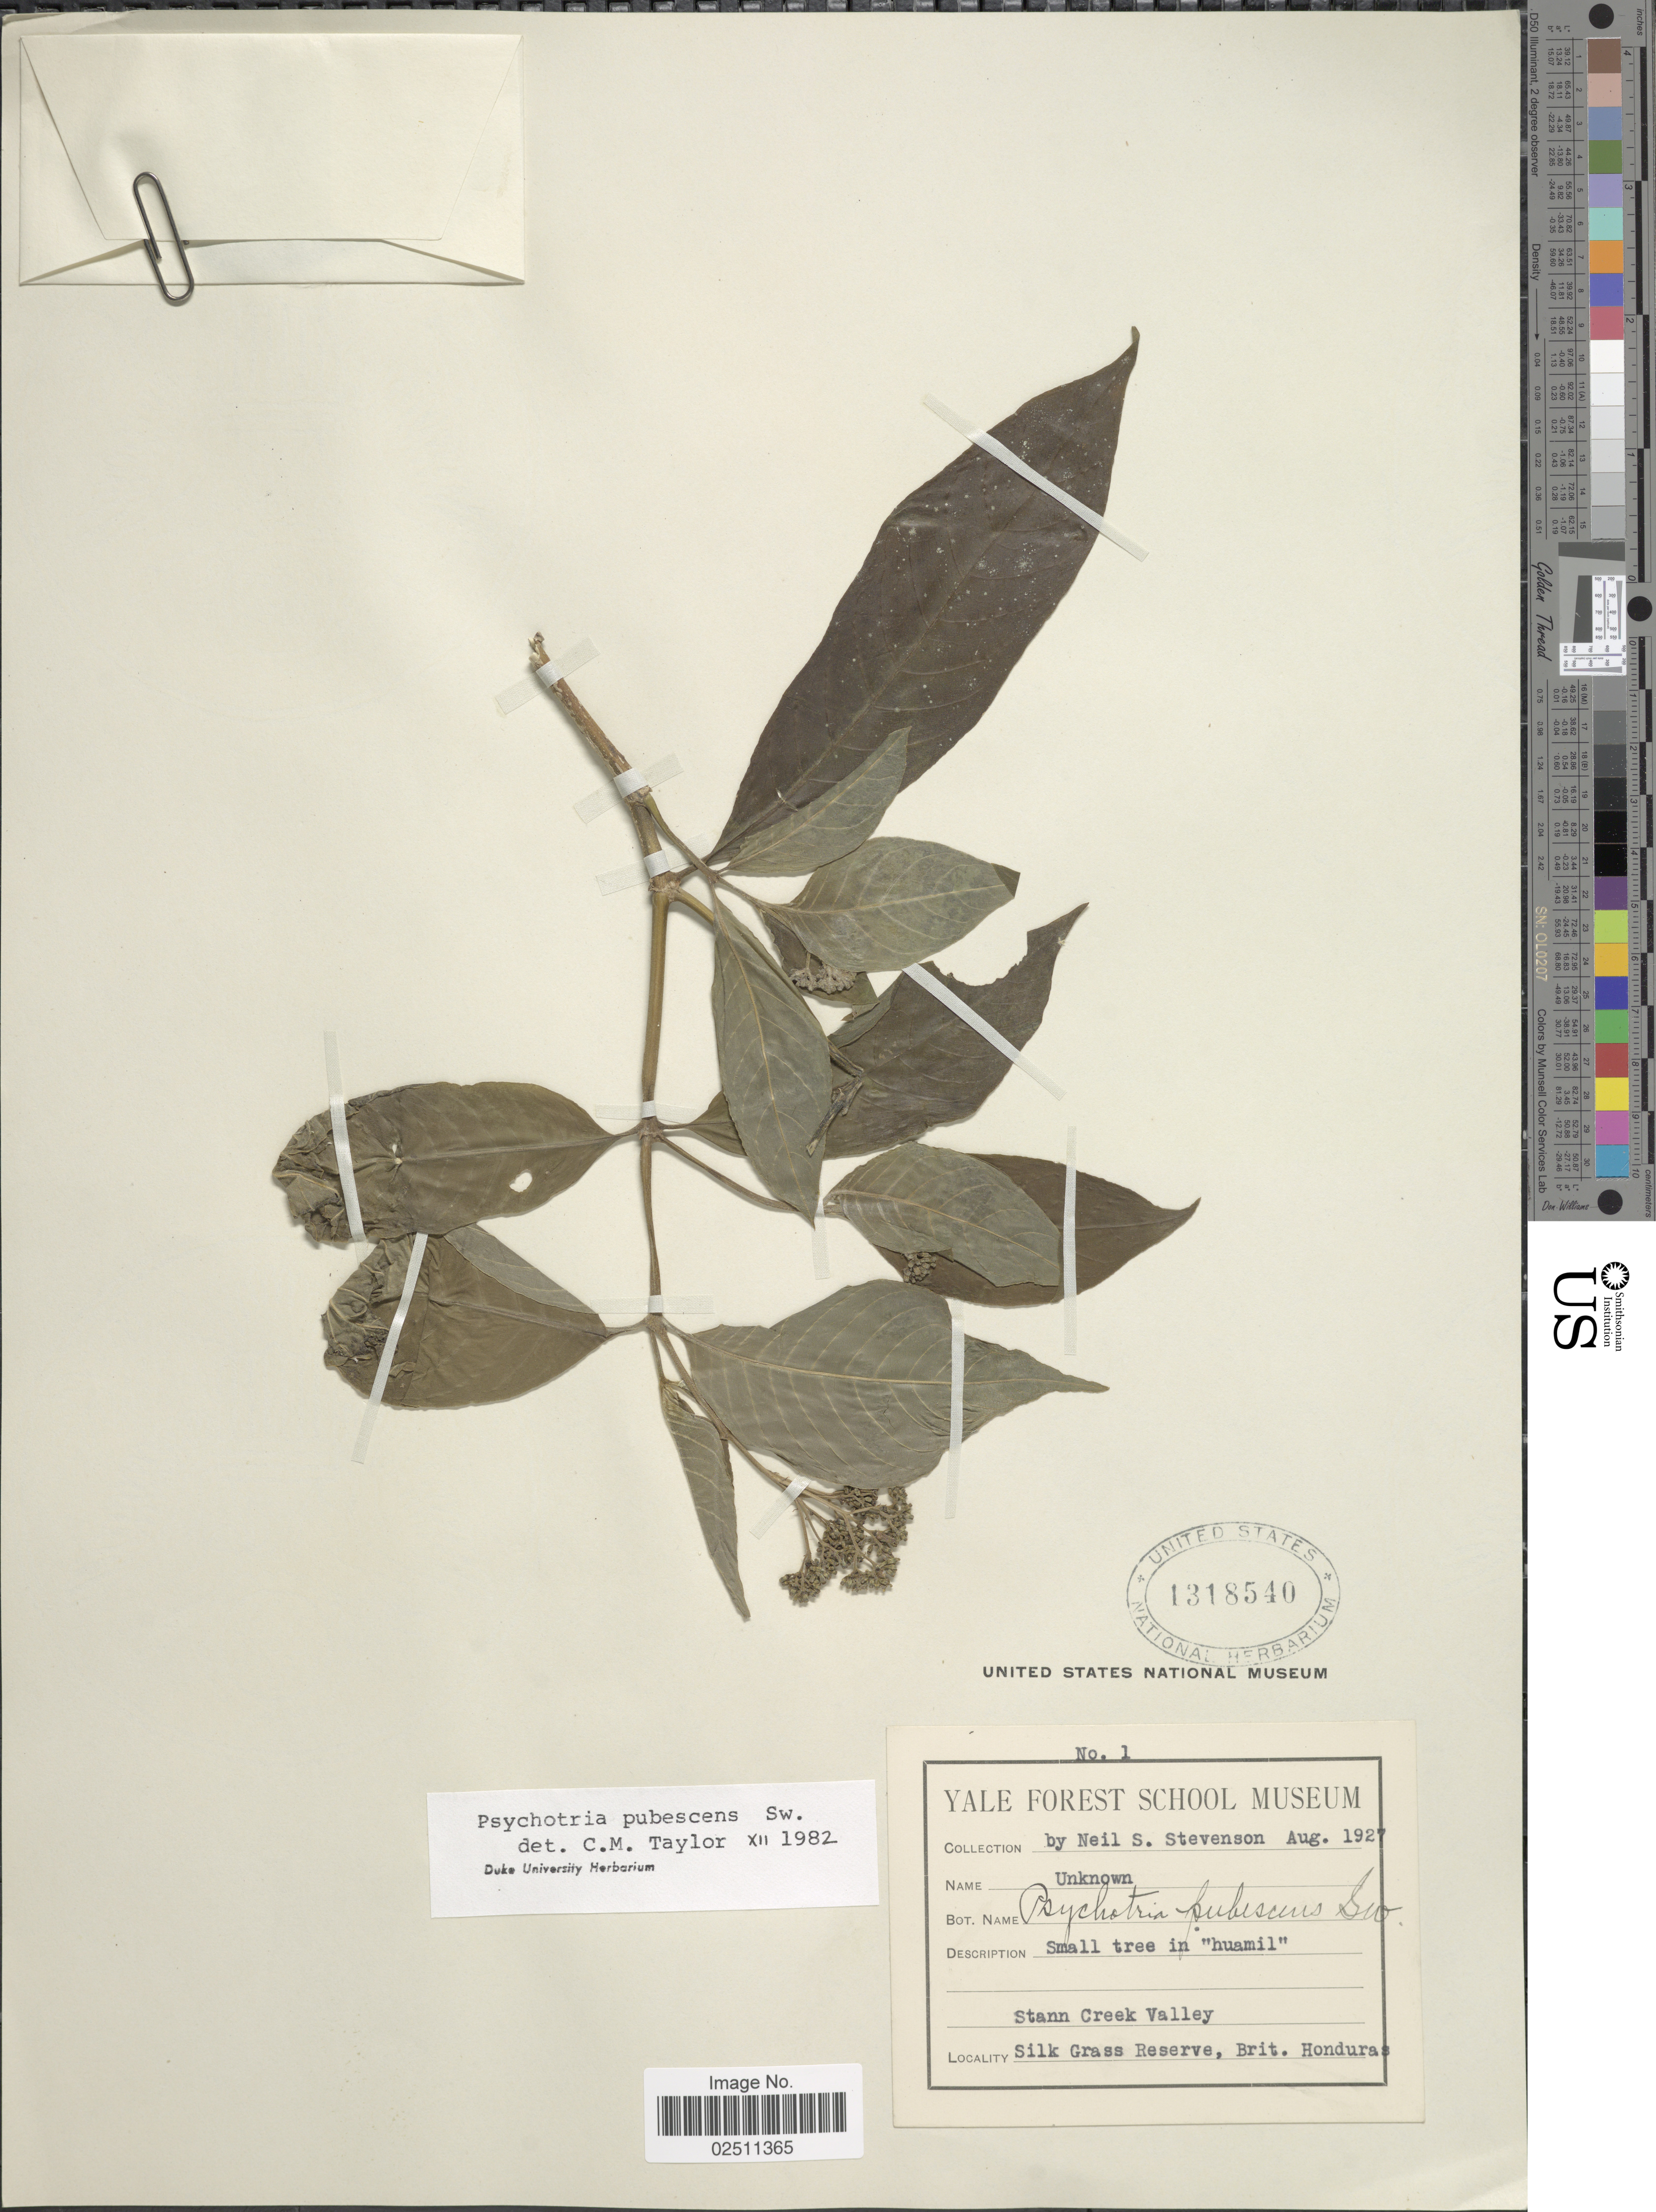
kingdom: Plantae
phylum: Tracheophyta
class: Magnoliopsida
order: Gentianales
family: Rubiaceae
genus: Psychotria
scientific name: Psychotria pubescens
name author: Sw.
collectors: N. Stevenson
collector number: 1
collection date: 1927-08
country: Belize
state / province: Stann Creek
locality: Stann Creek Valley, Silk Grass Reserve, Brit. Honduras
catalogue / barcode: US 1318540